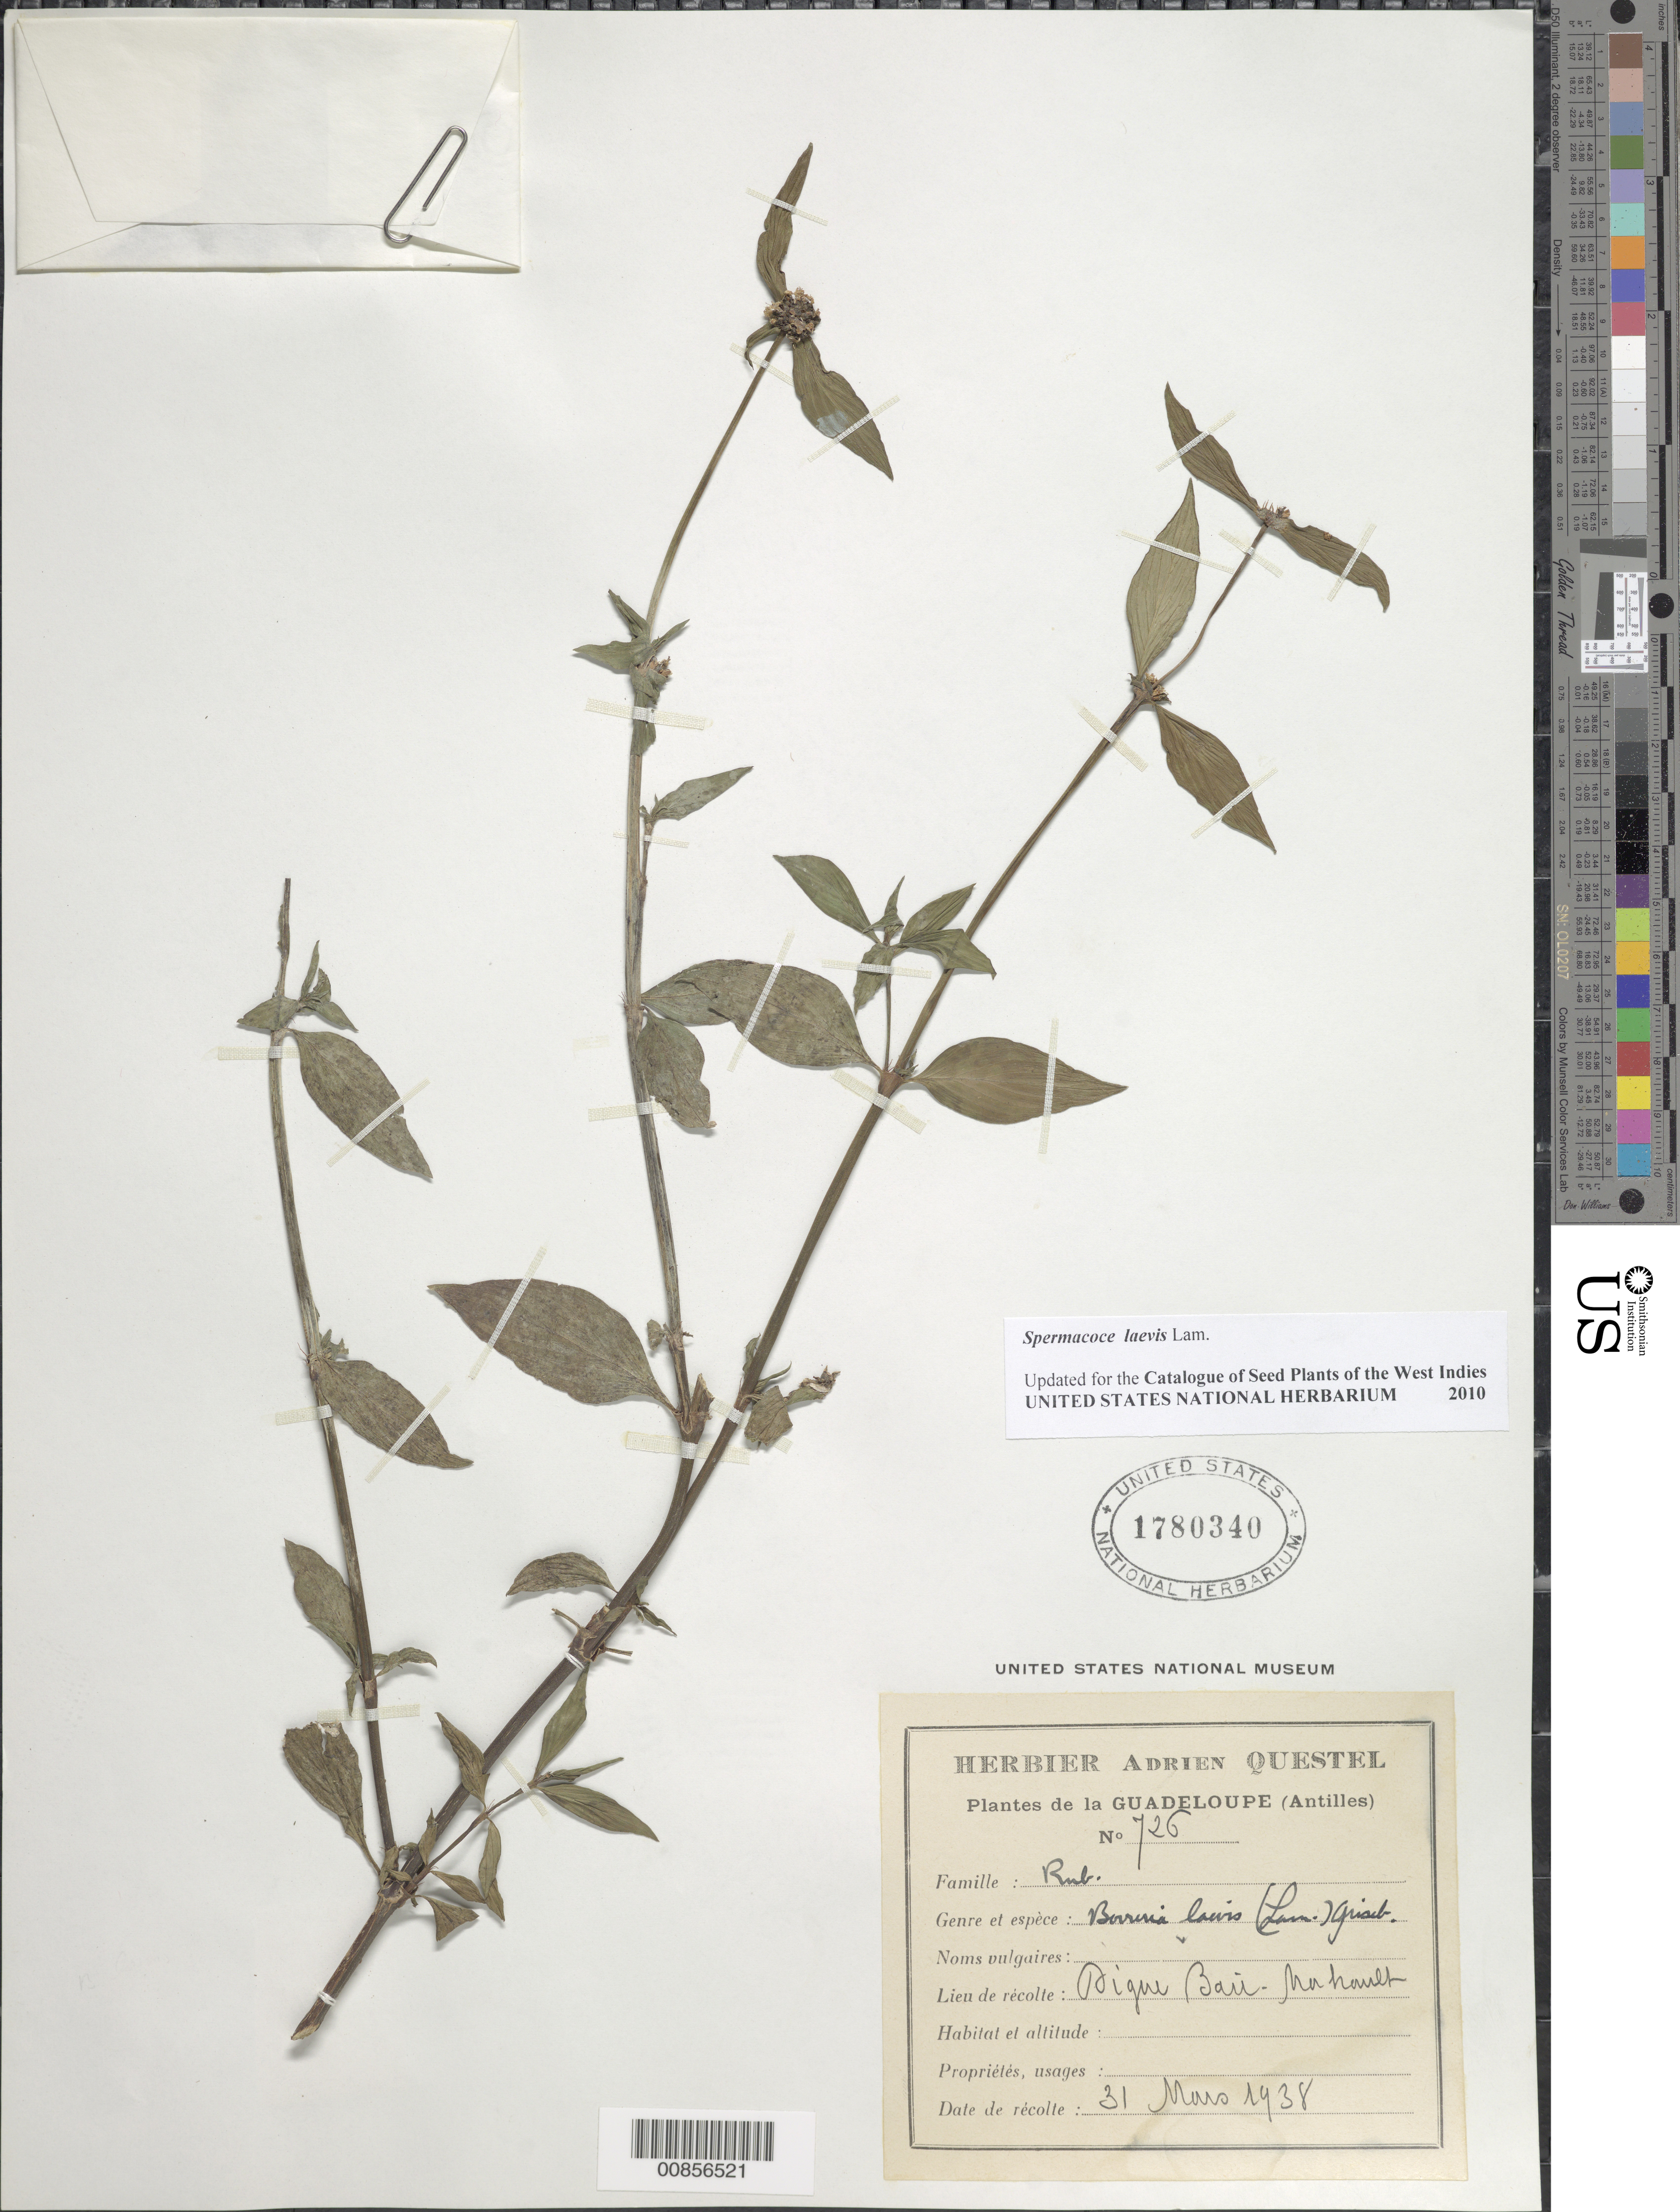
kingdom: Plantae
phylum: Tracheophyta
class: Magnoliopsida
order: Gentianales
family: Rubiaceae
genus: Spermacoce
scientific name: Spermacoce laevis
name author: Lam.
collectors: A. Questel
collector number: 726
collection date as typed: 31 Mar 1938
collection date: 1938-03-31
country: Guadeloupe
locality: Digne Bair - Mahault (Sp?)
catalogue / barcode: US 1780340